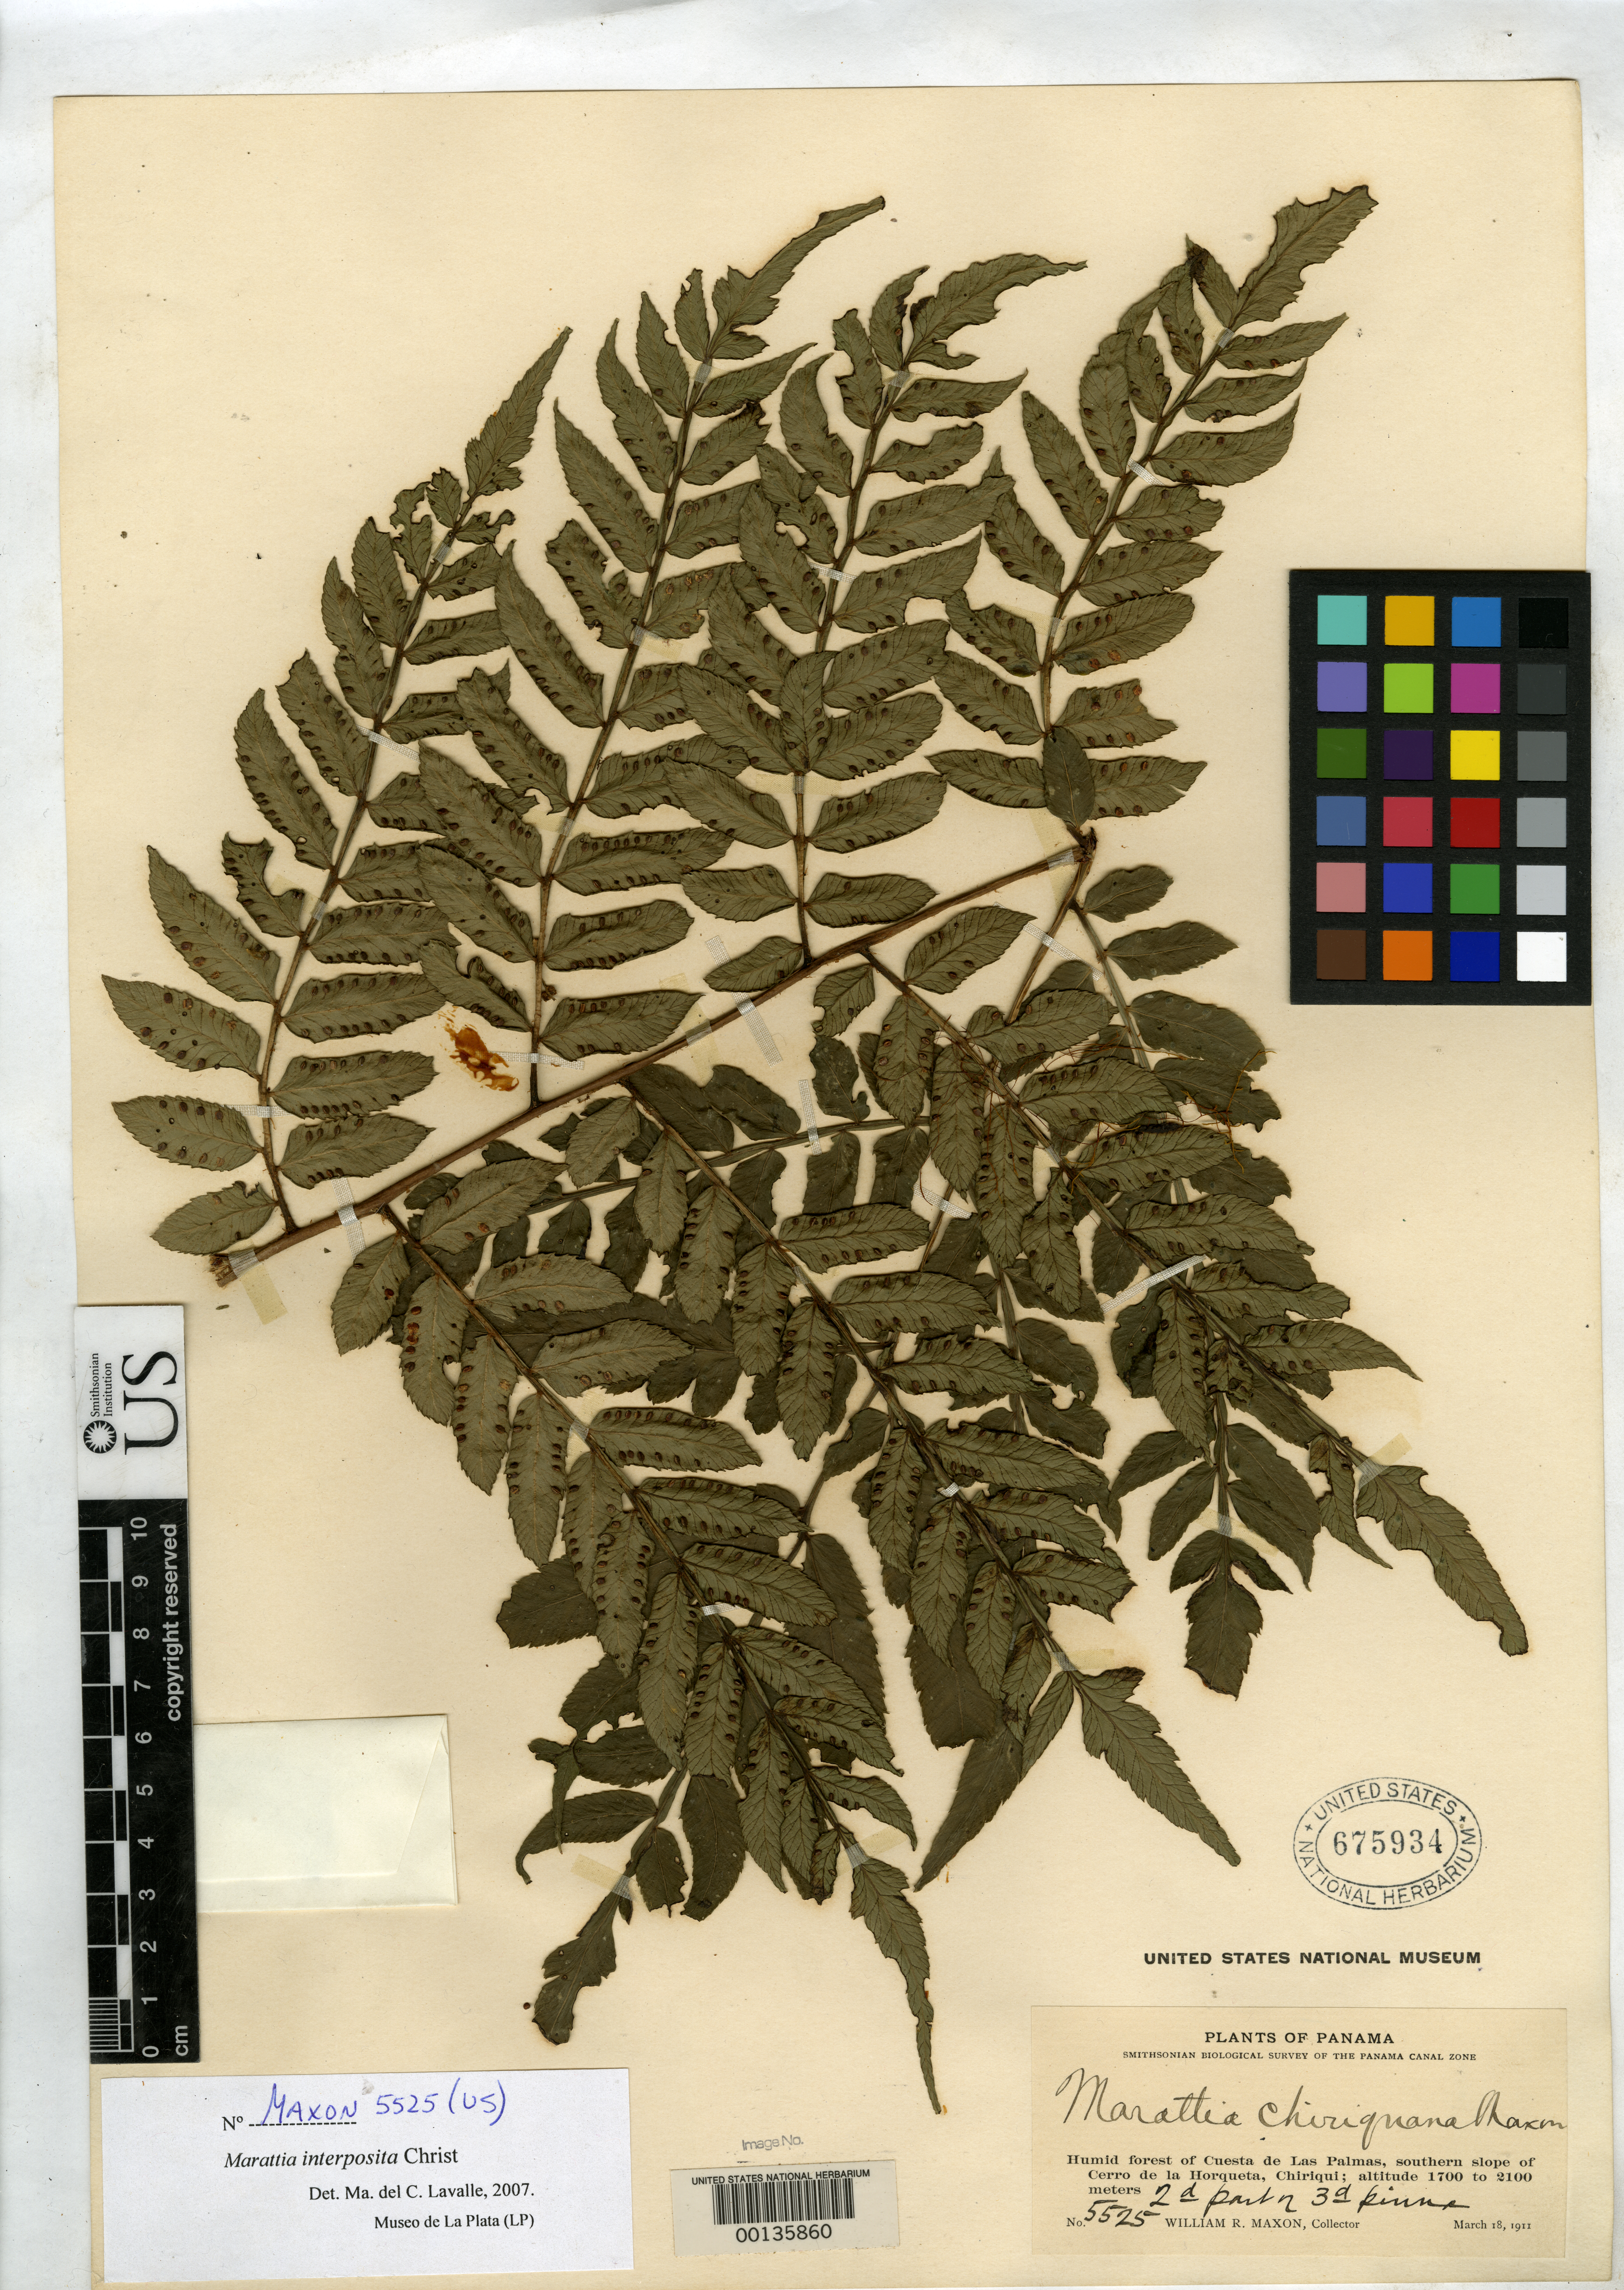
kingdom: Plantae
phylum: Tracheophyta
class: Polypodiopsida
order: Marattiales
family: Marattiaceae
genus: Marattia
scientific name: Marattia chiricana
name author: Maxon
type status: Holotype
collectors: W. R. Maxon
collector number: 5525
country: Panama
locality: NW of Boquete towards Parque Nacional Volcan Baru.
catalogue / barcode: US 675934